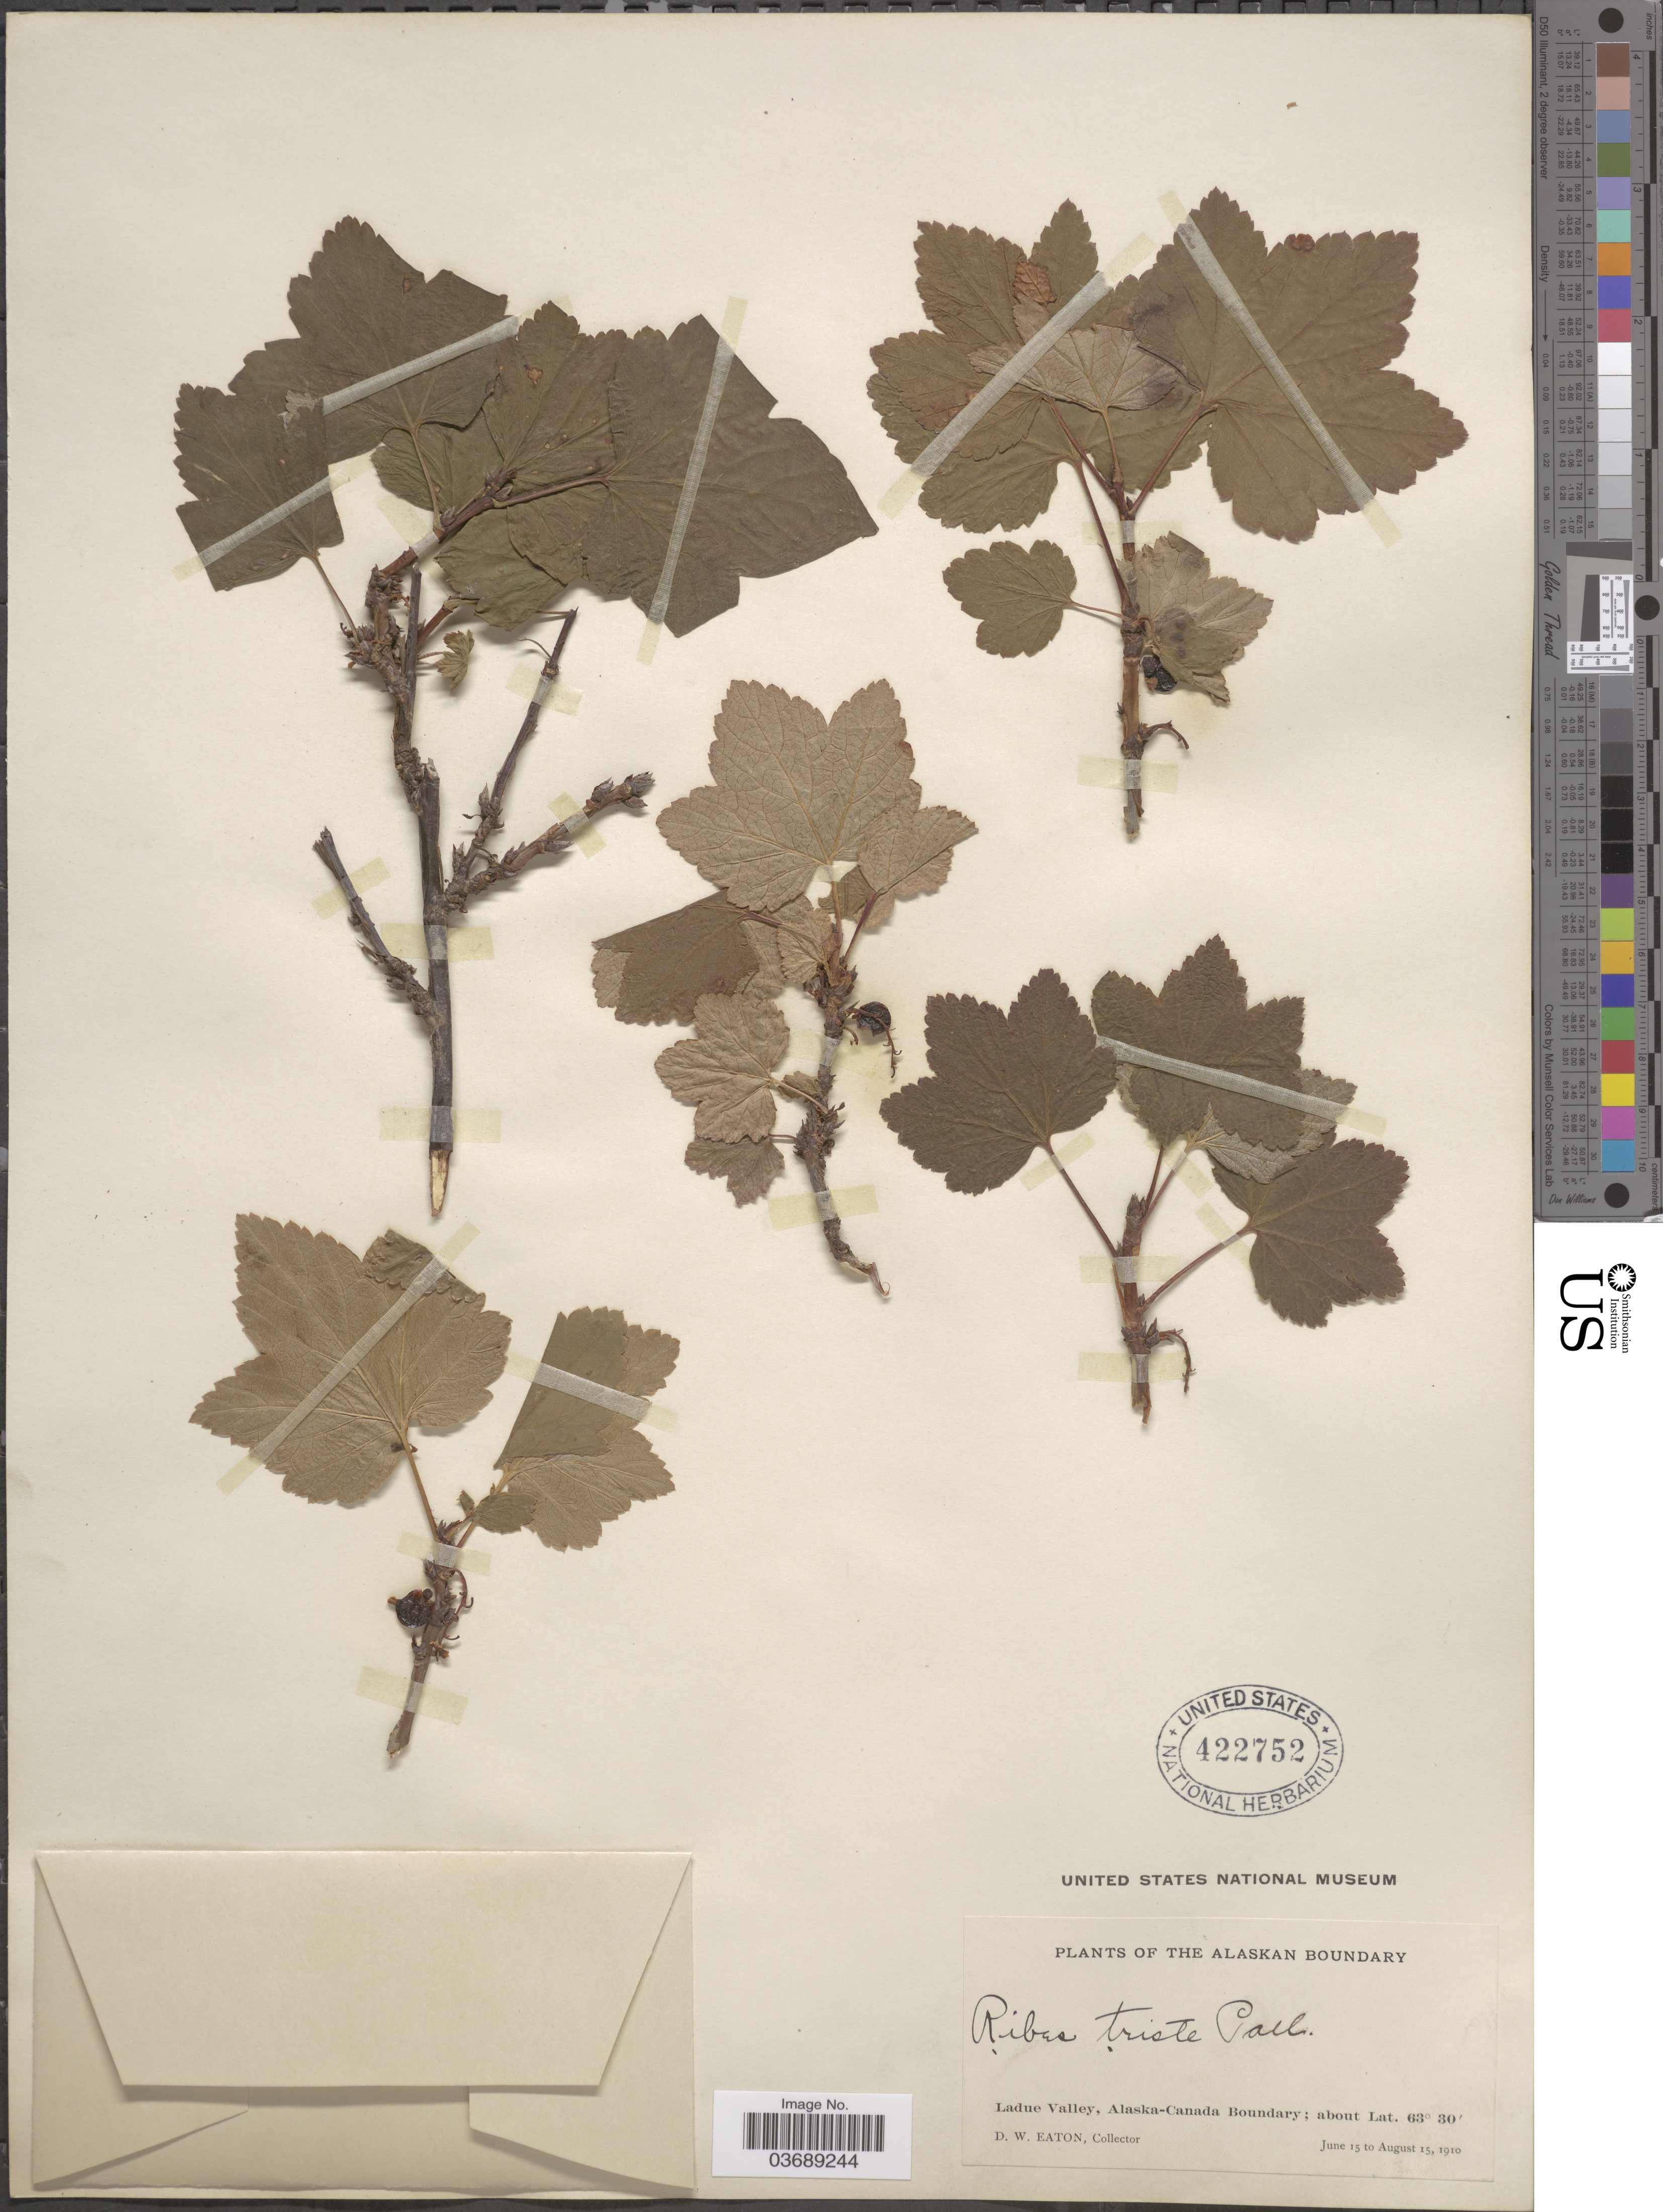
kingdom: Plantae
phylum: Tracheophyta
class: Magnoliopsida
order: Saxifragales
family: Grossulariaceae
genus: Ribes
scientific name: Ribes triste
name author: Pall.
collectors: D. Eaton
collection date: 1910-06-15/1910-08-15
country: United States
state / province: Alaska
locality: The Alaskan Boundary. Ladue Valley, Alaska-Canada Boundary.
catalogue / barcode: US 422752